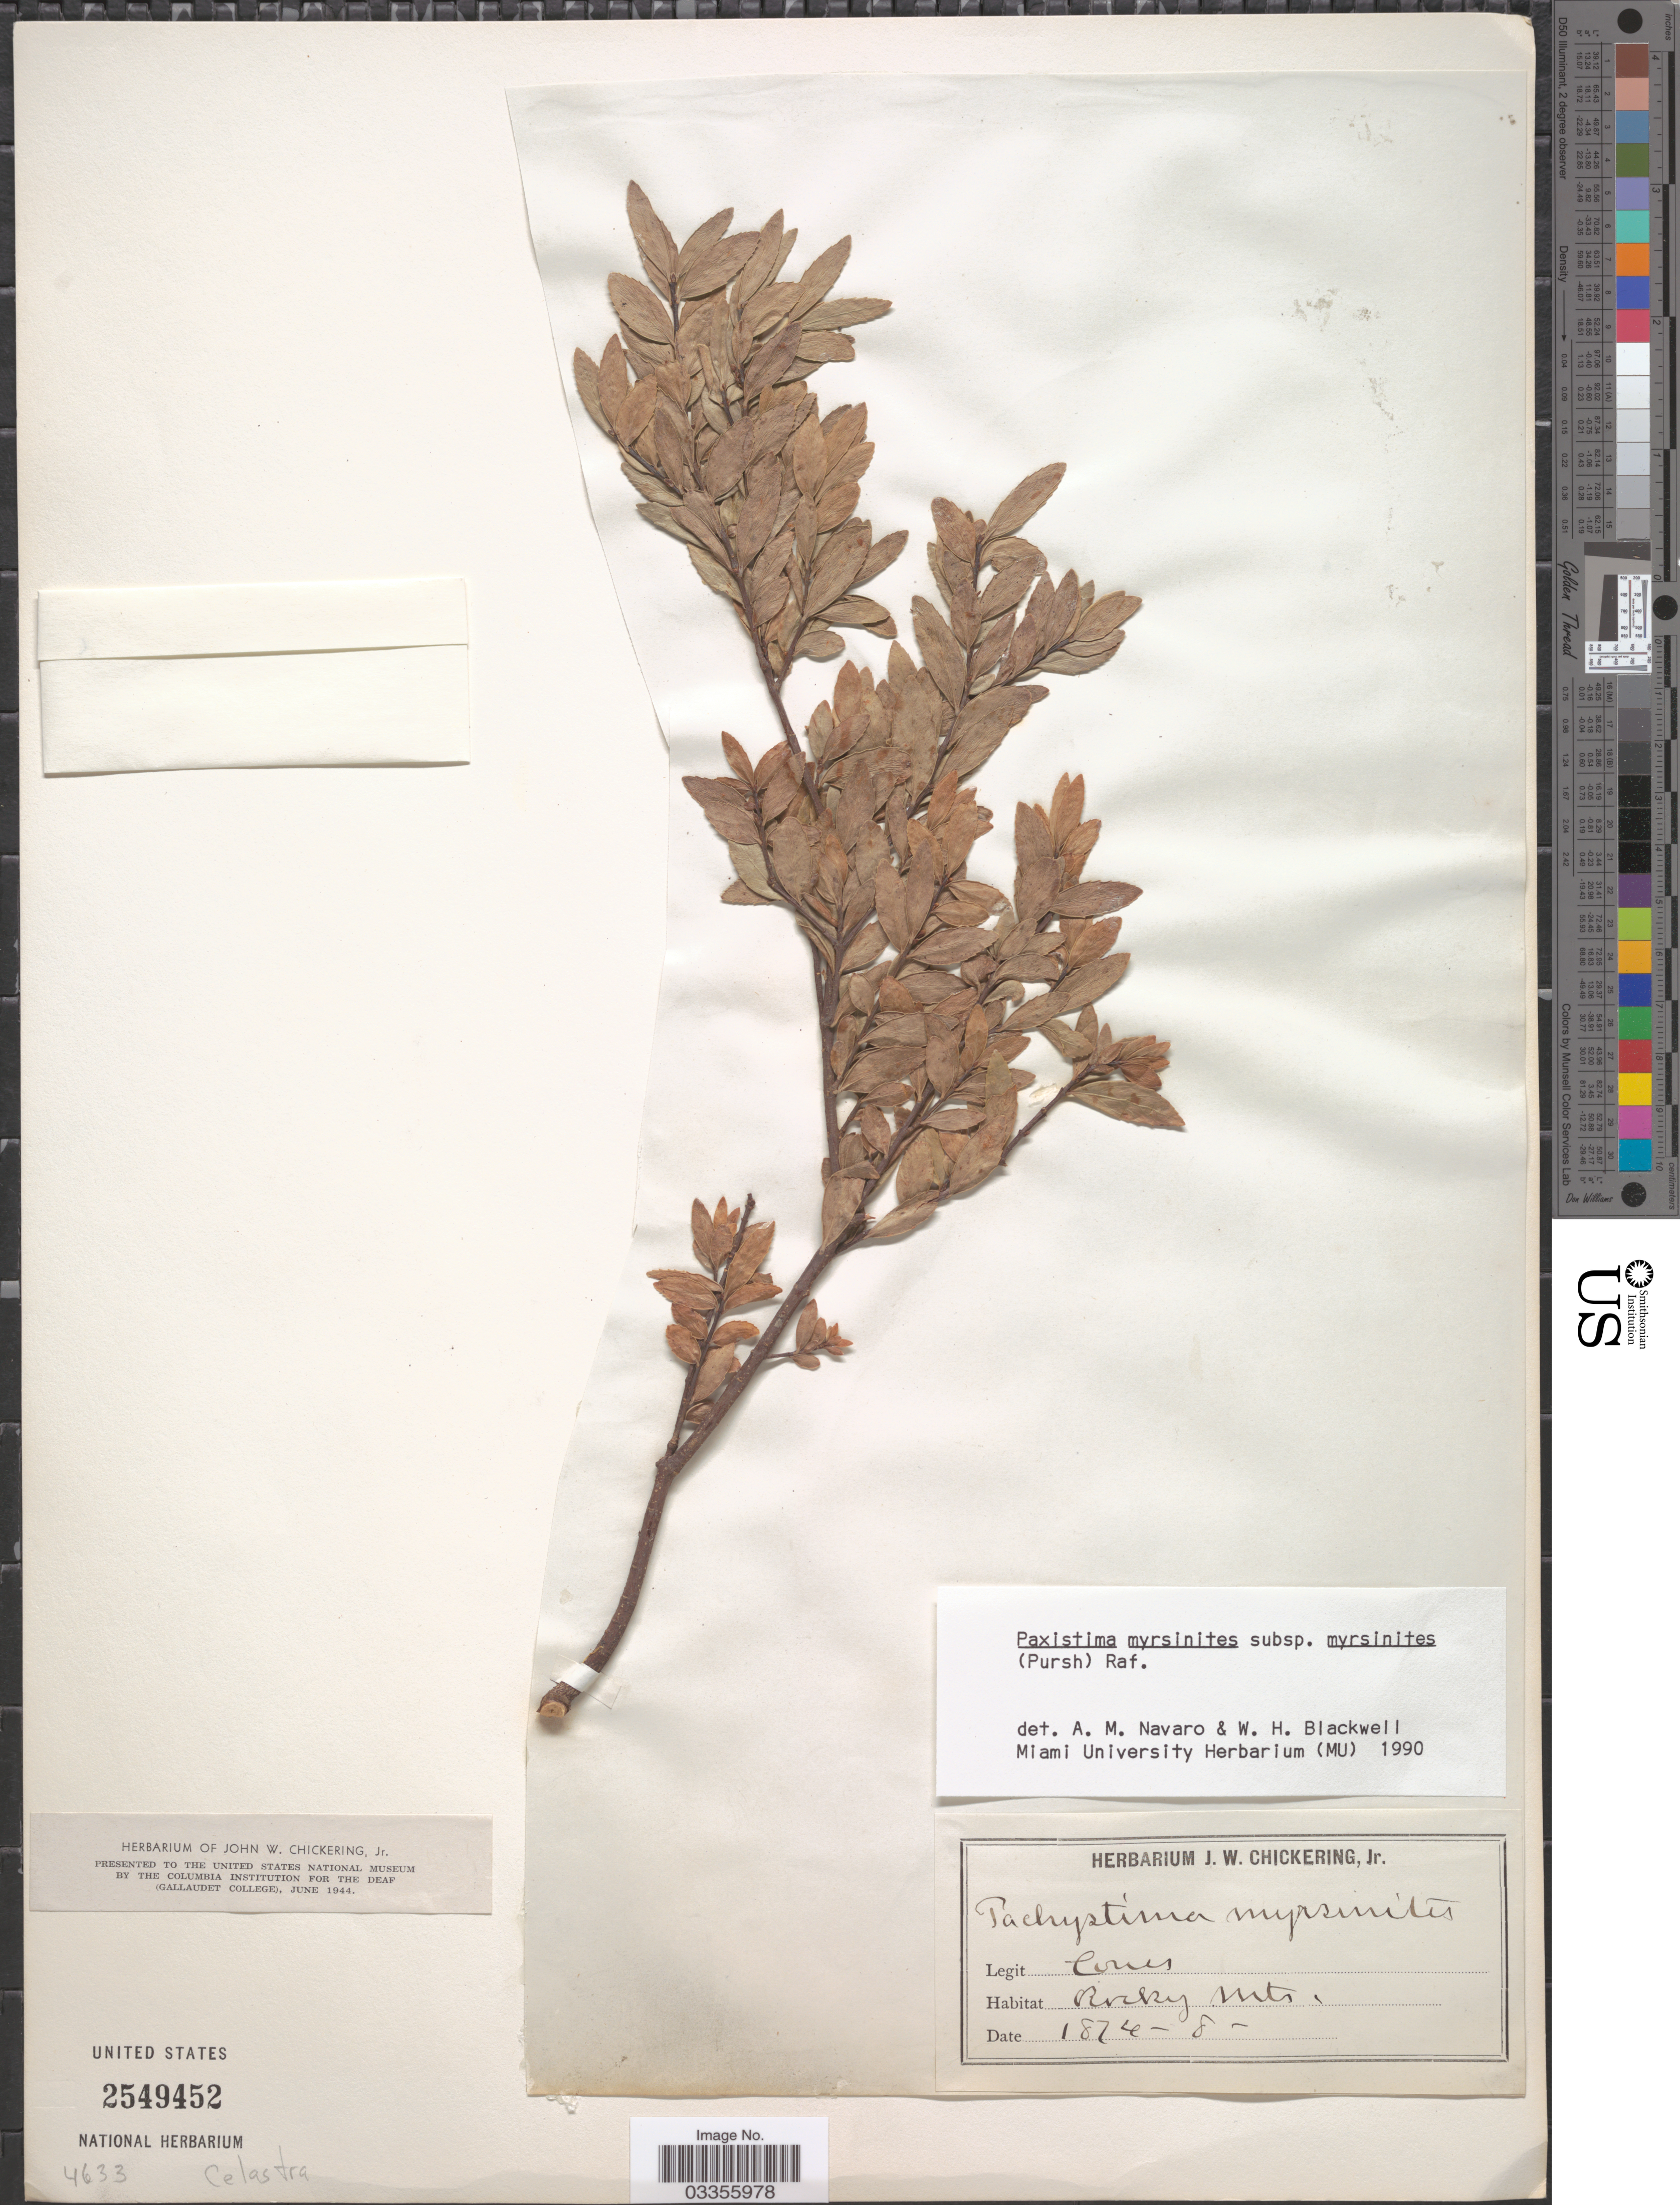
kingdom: Plantae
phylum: Tracheophyta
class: Magnoliopsida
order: Celastrales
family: Celastraceae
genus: Paxistima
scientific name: Paxistima myrsinites subsp. myrsinites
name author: (Pursh) Raf.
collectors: Cones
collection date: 1874-08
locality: Rocky Mts.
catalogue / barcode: US 2549452